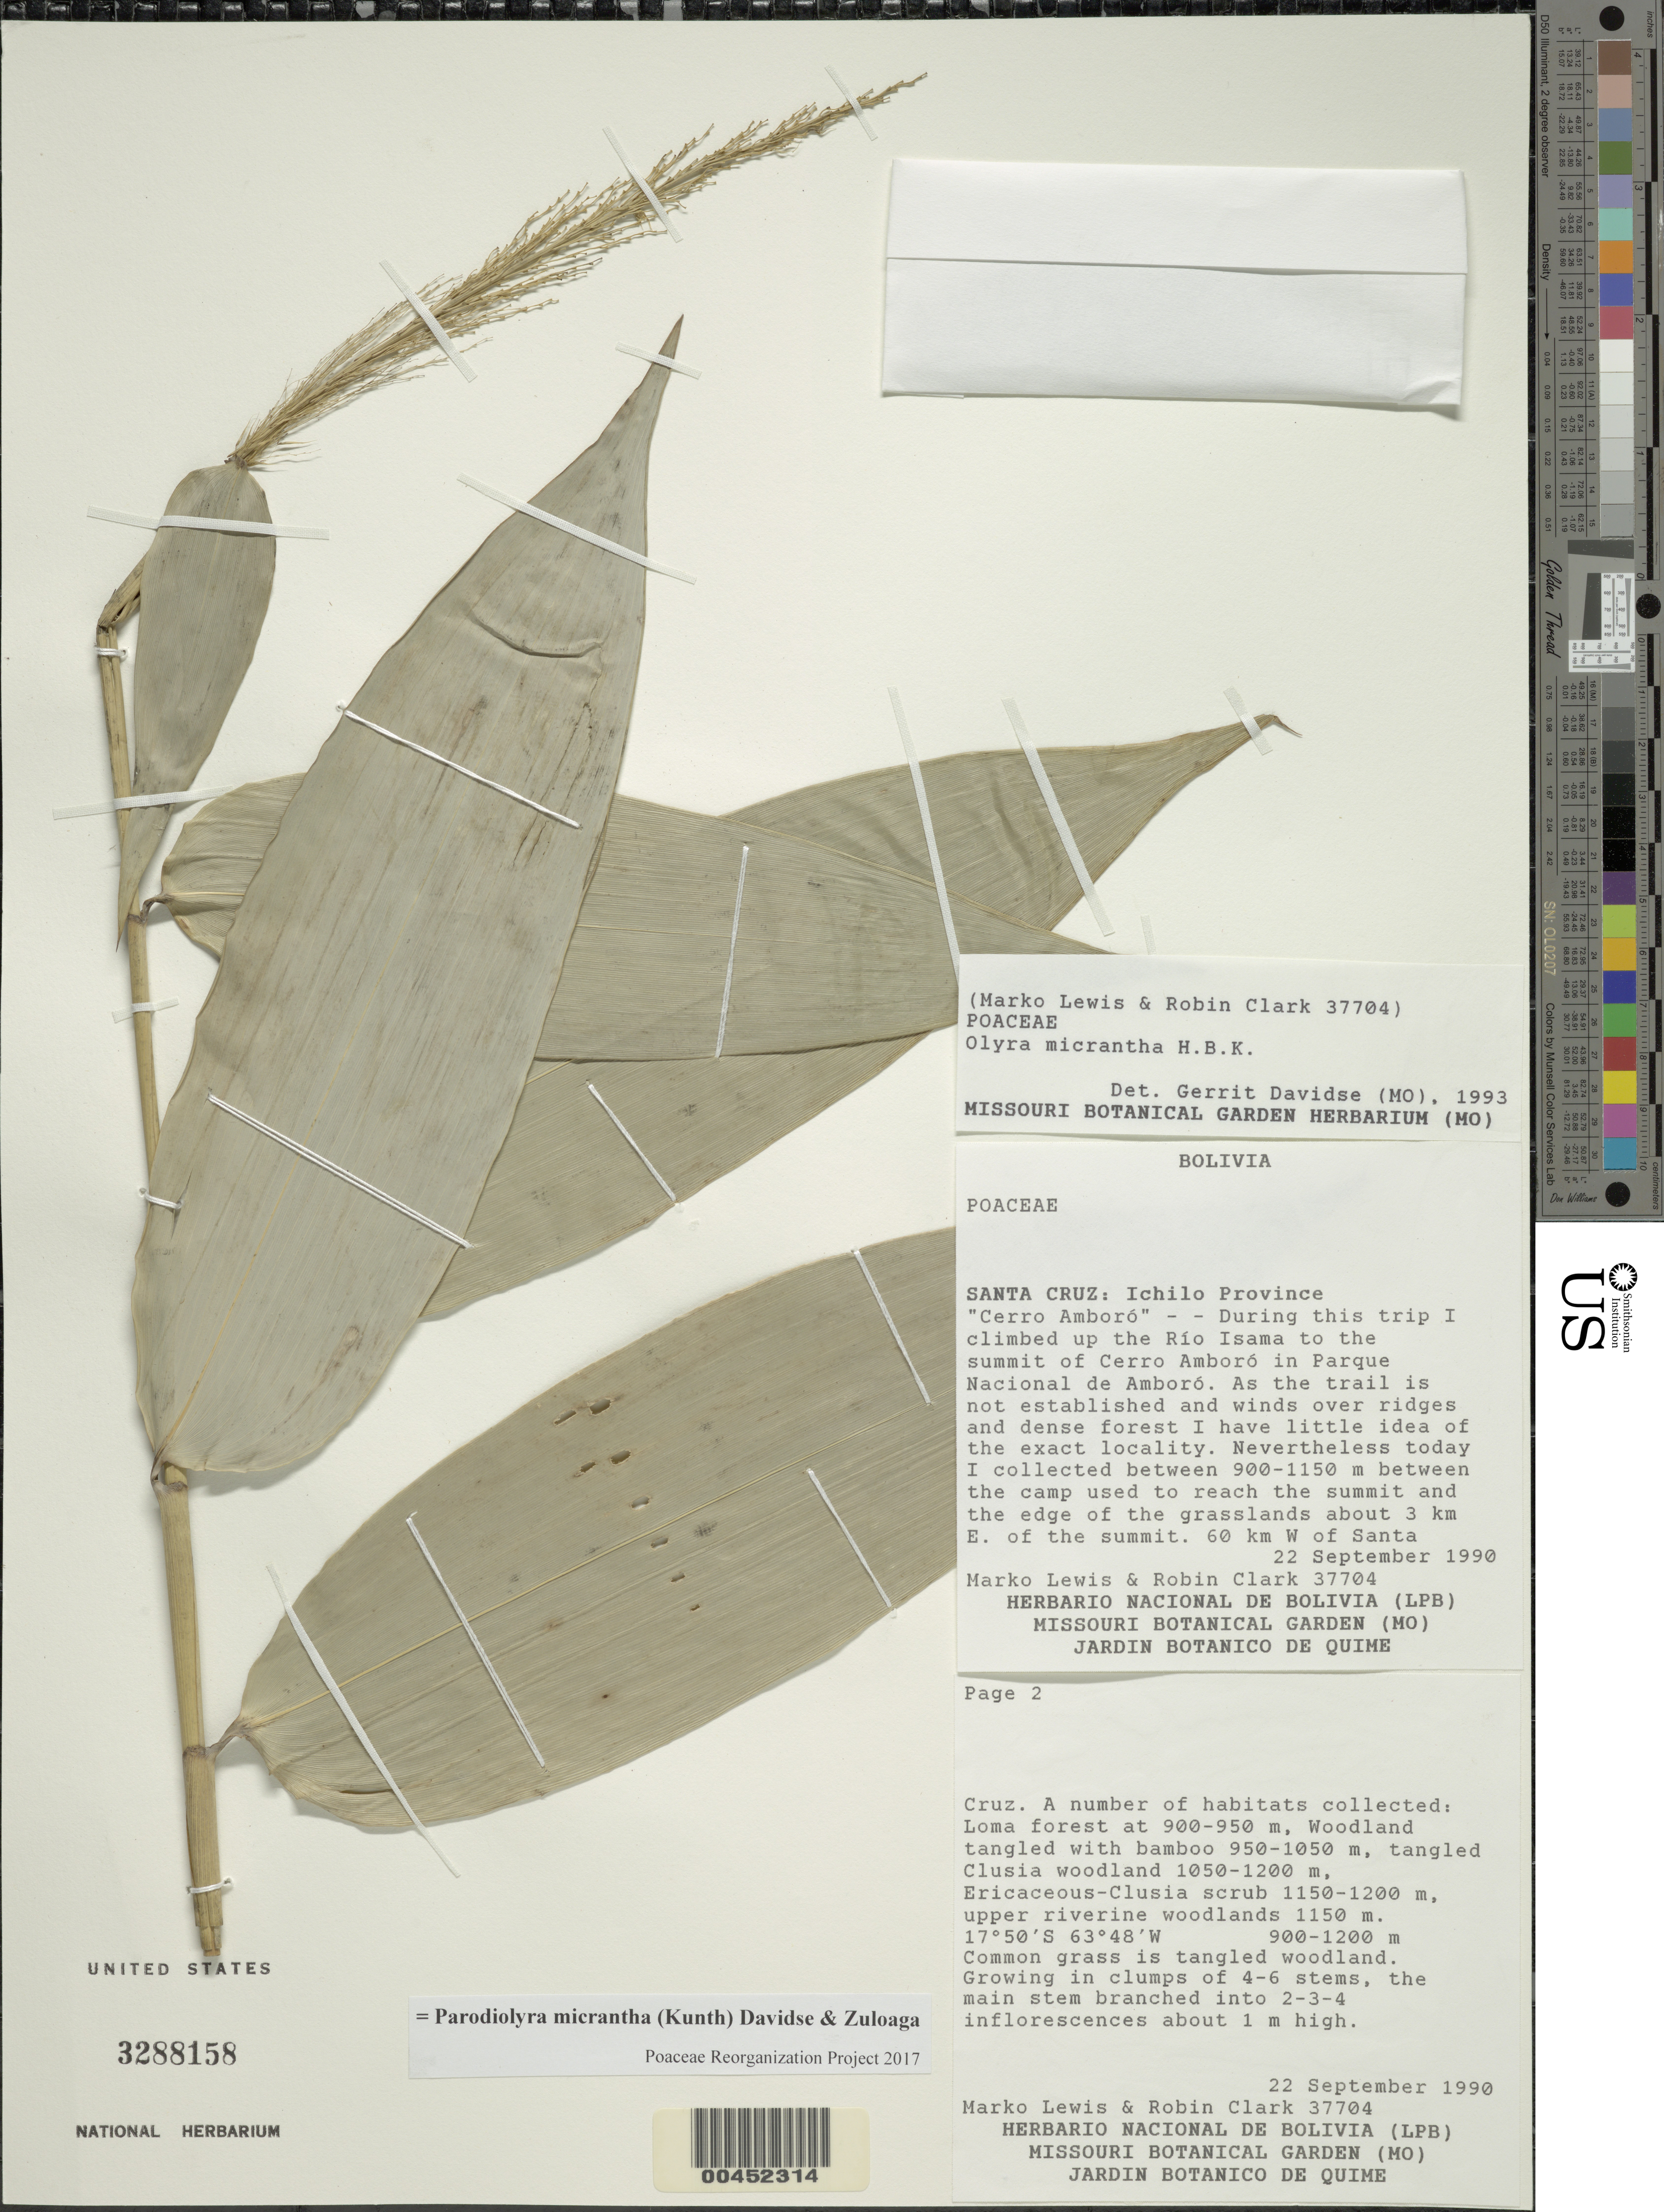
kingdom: Plantae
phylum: Tracheophyta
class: Liliopsida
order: Poales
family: Poaceae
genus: Parodiolyra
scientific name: Parodiolyra micrantha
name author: (Kunth) Davidse & Zuloaga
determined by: Poaceae Reorganization Project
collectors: M. E. Lewis & R. Clark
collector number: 37704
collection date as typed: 22 Sep 1990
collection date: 1990-09-22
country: Bolivia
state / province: Santa Cruz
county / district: Ichilo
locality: "Cerro Amboro", Rio Isama to the summit of Cerro Amboro in Parque Nacional de Amboro, about 3 km E of the summit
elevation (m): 900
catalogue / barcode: US 3288158